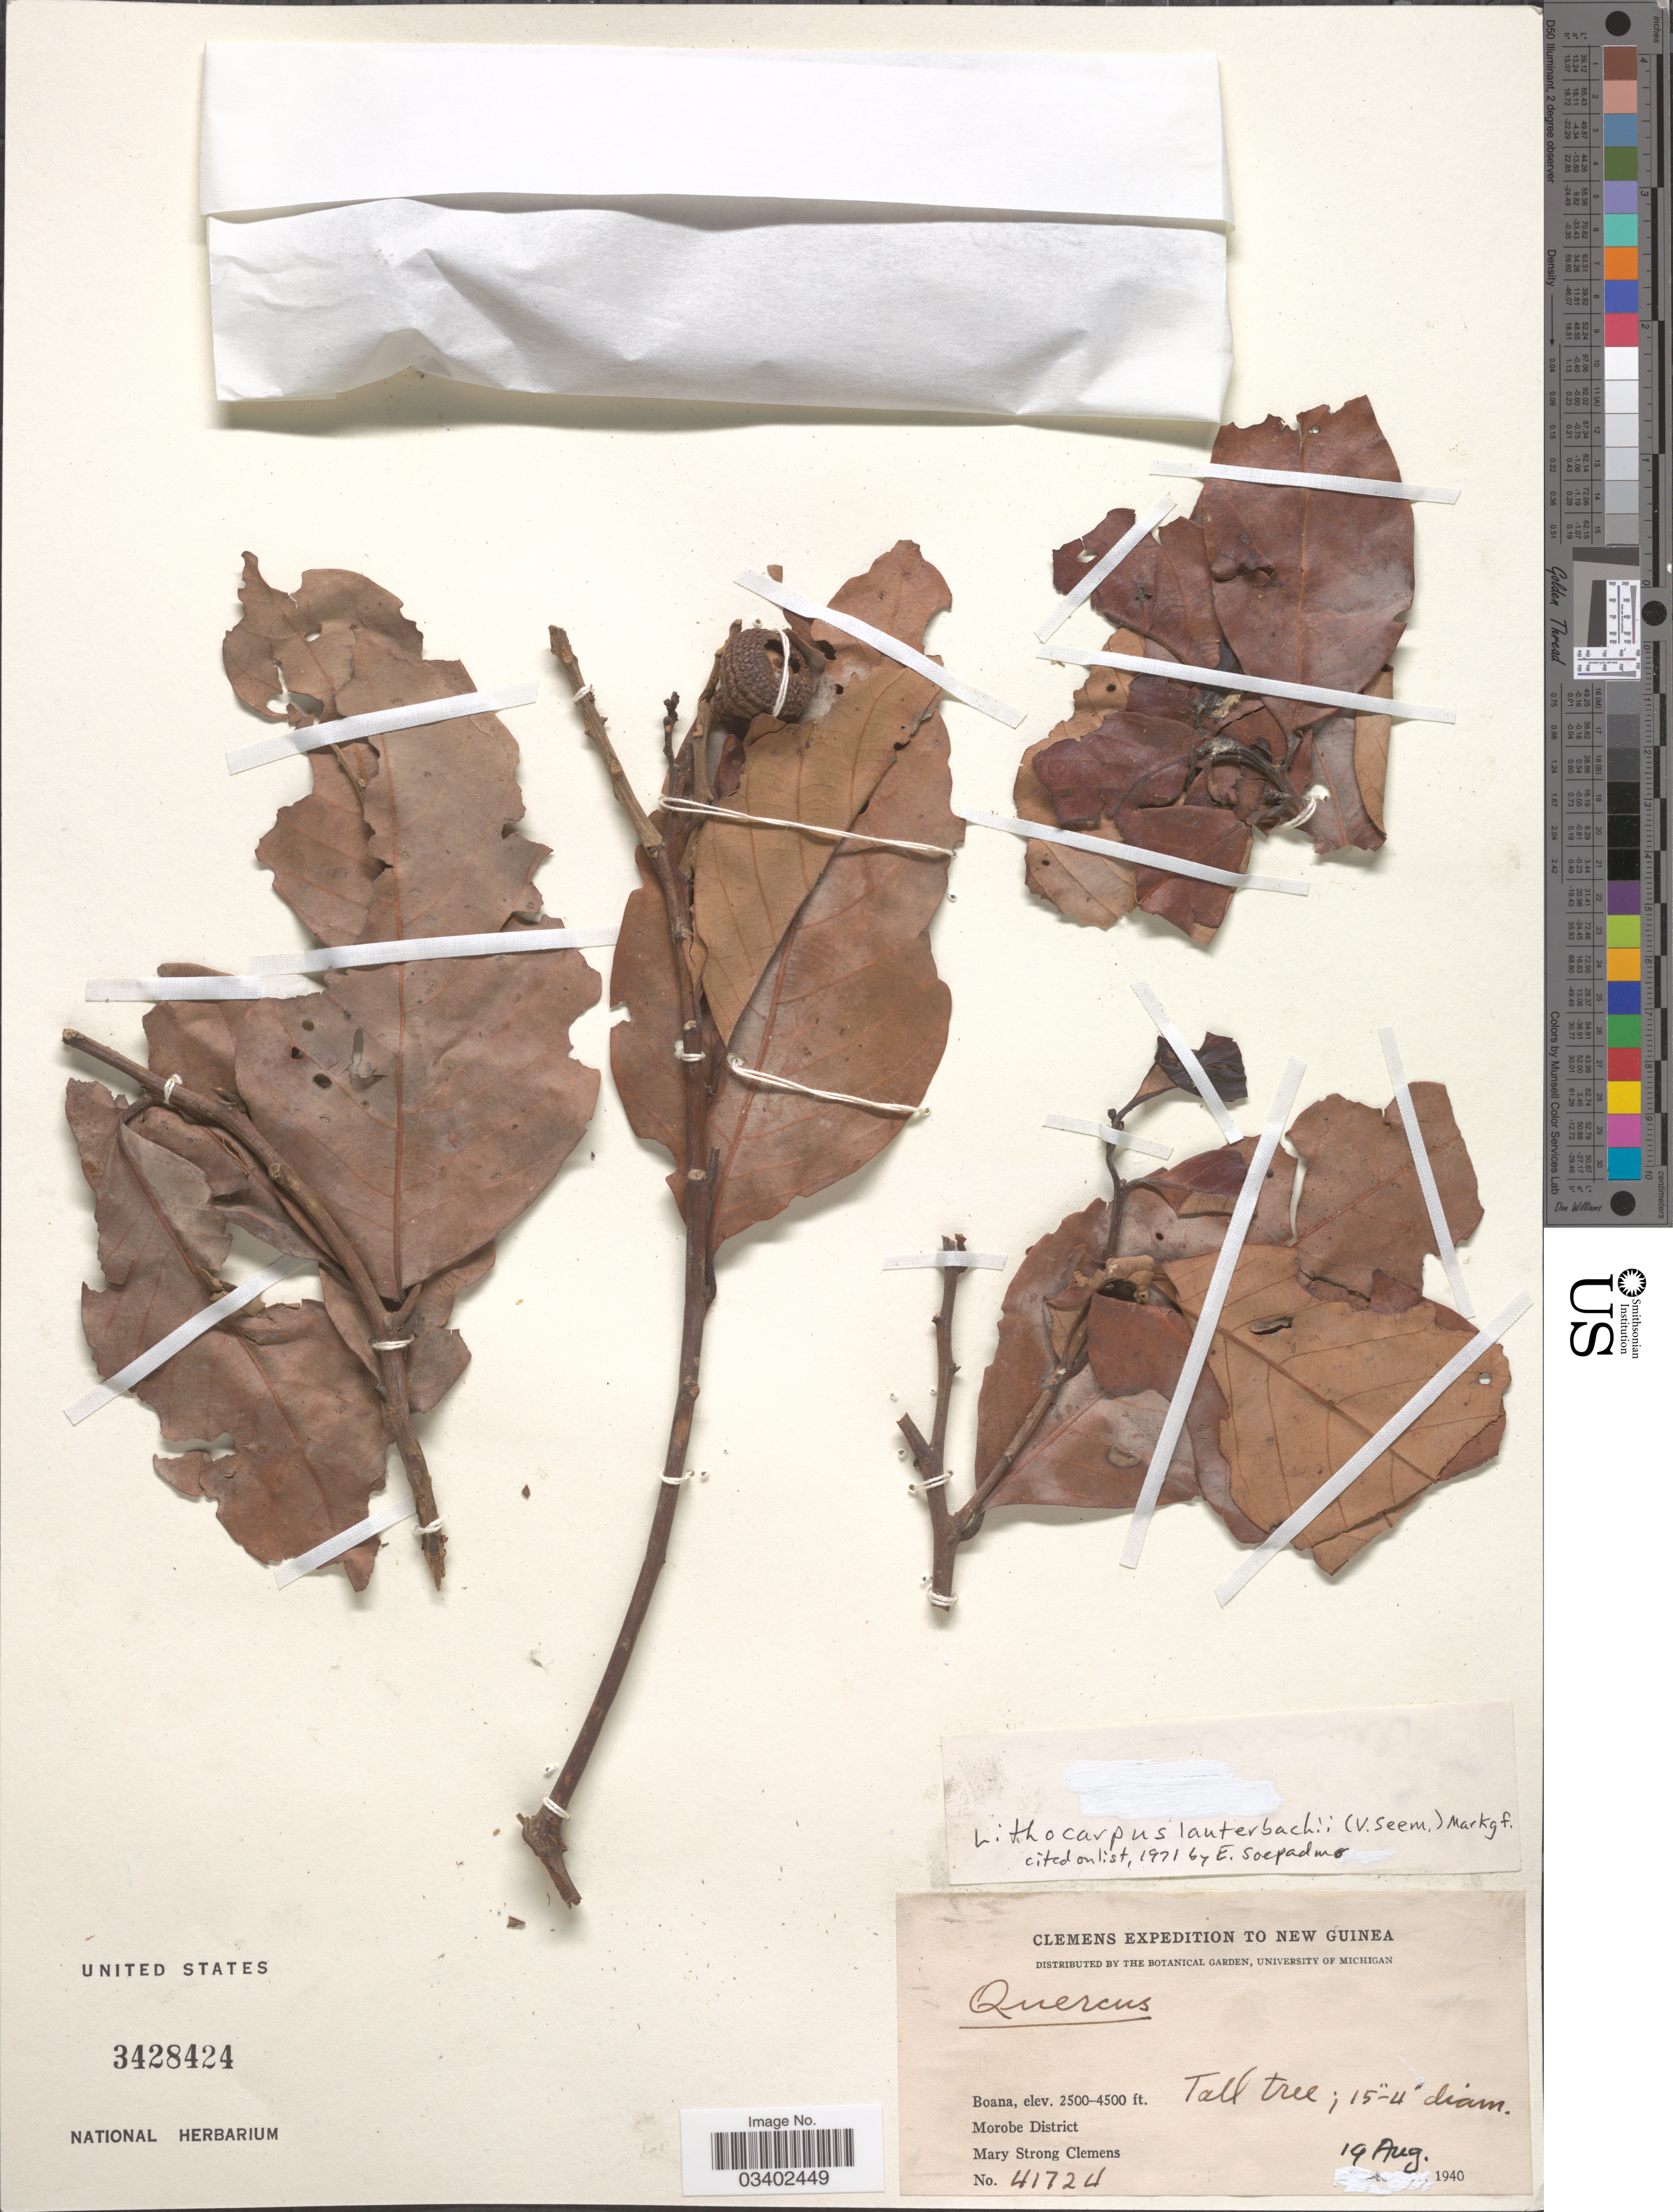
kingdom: Plantae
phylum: Tracheophyta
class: Magnoliopsida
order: Fagales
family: Fagaceae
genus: Lithocarpus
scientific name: Lithocarpus lauterbachii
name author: (Seem.) Markgr.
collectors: M. S. Clemens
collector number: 41724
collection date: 1940-08-19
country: Papua New Guinea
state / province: Morobe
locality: New Guinea. Boana. Morobe District.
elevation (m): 762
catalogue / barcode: US 3428424